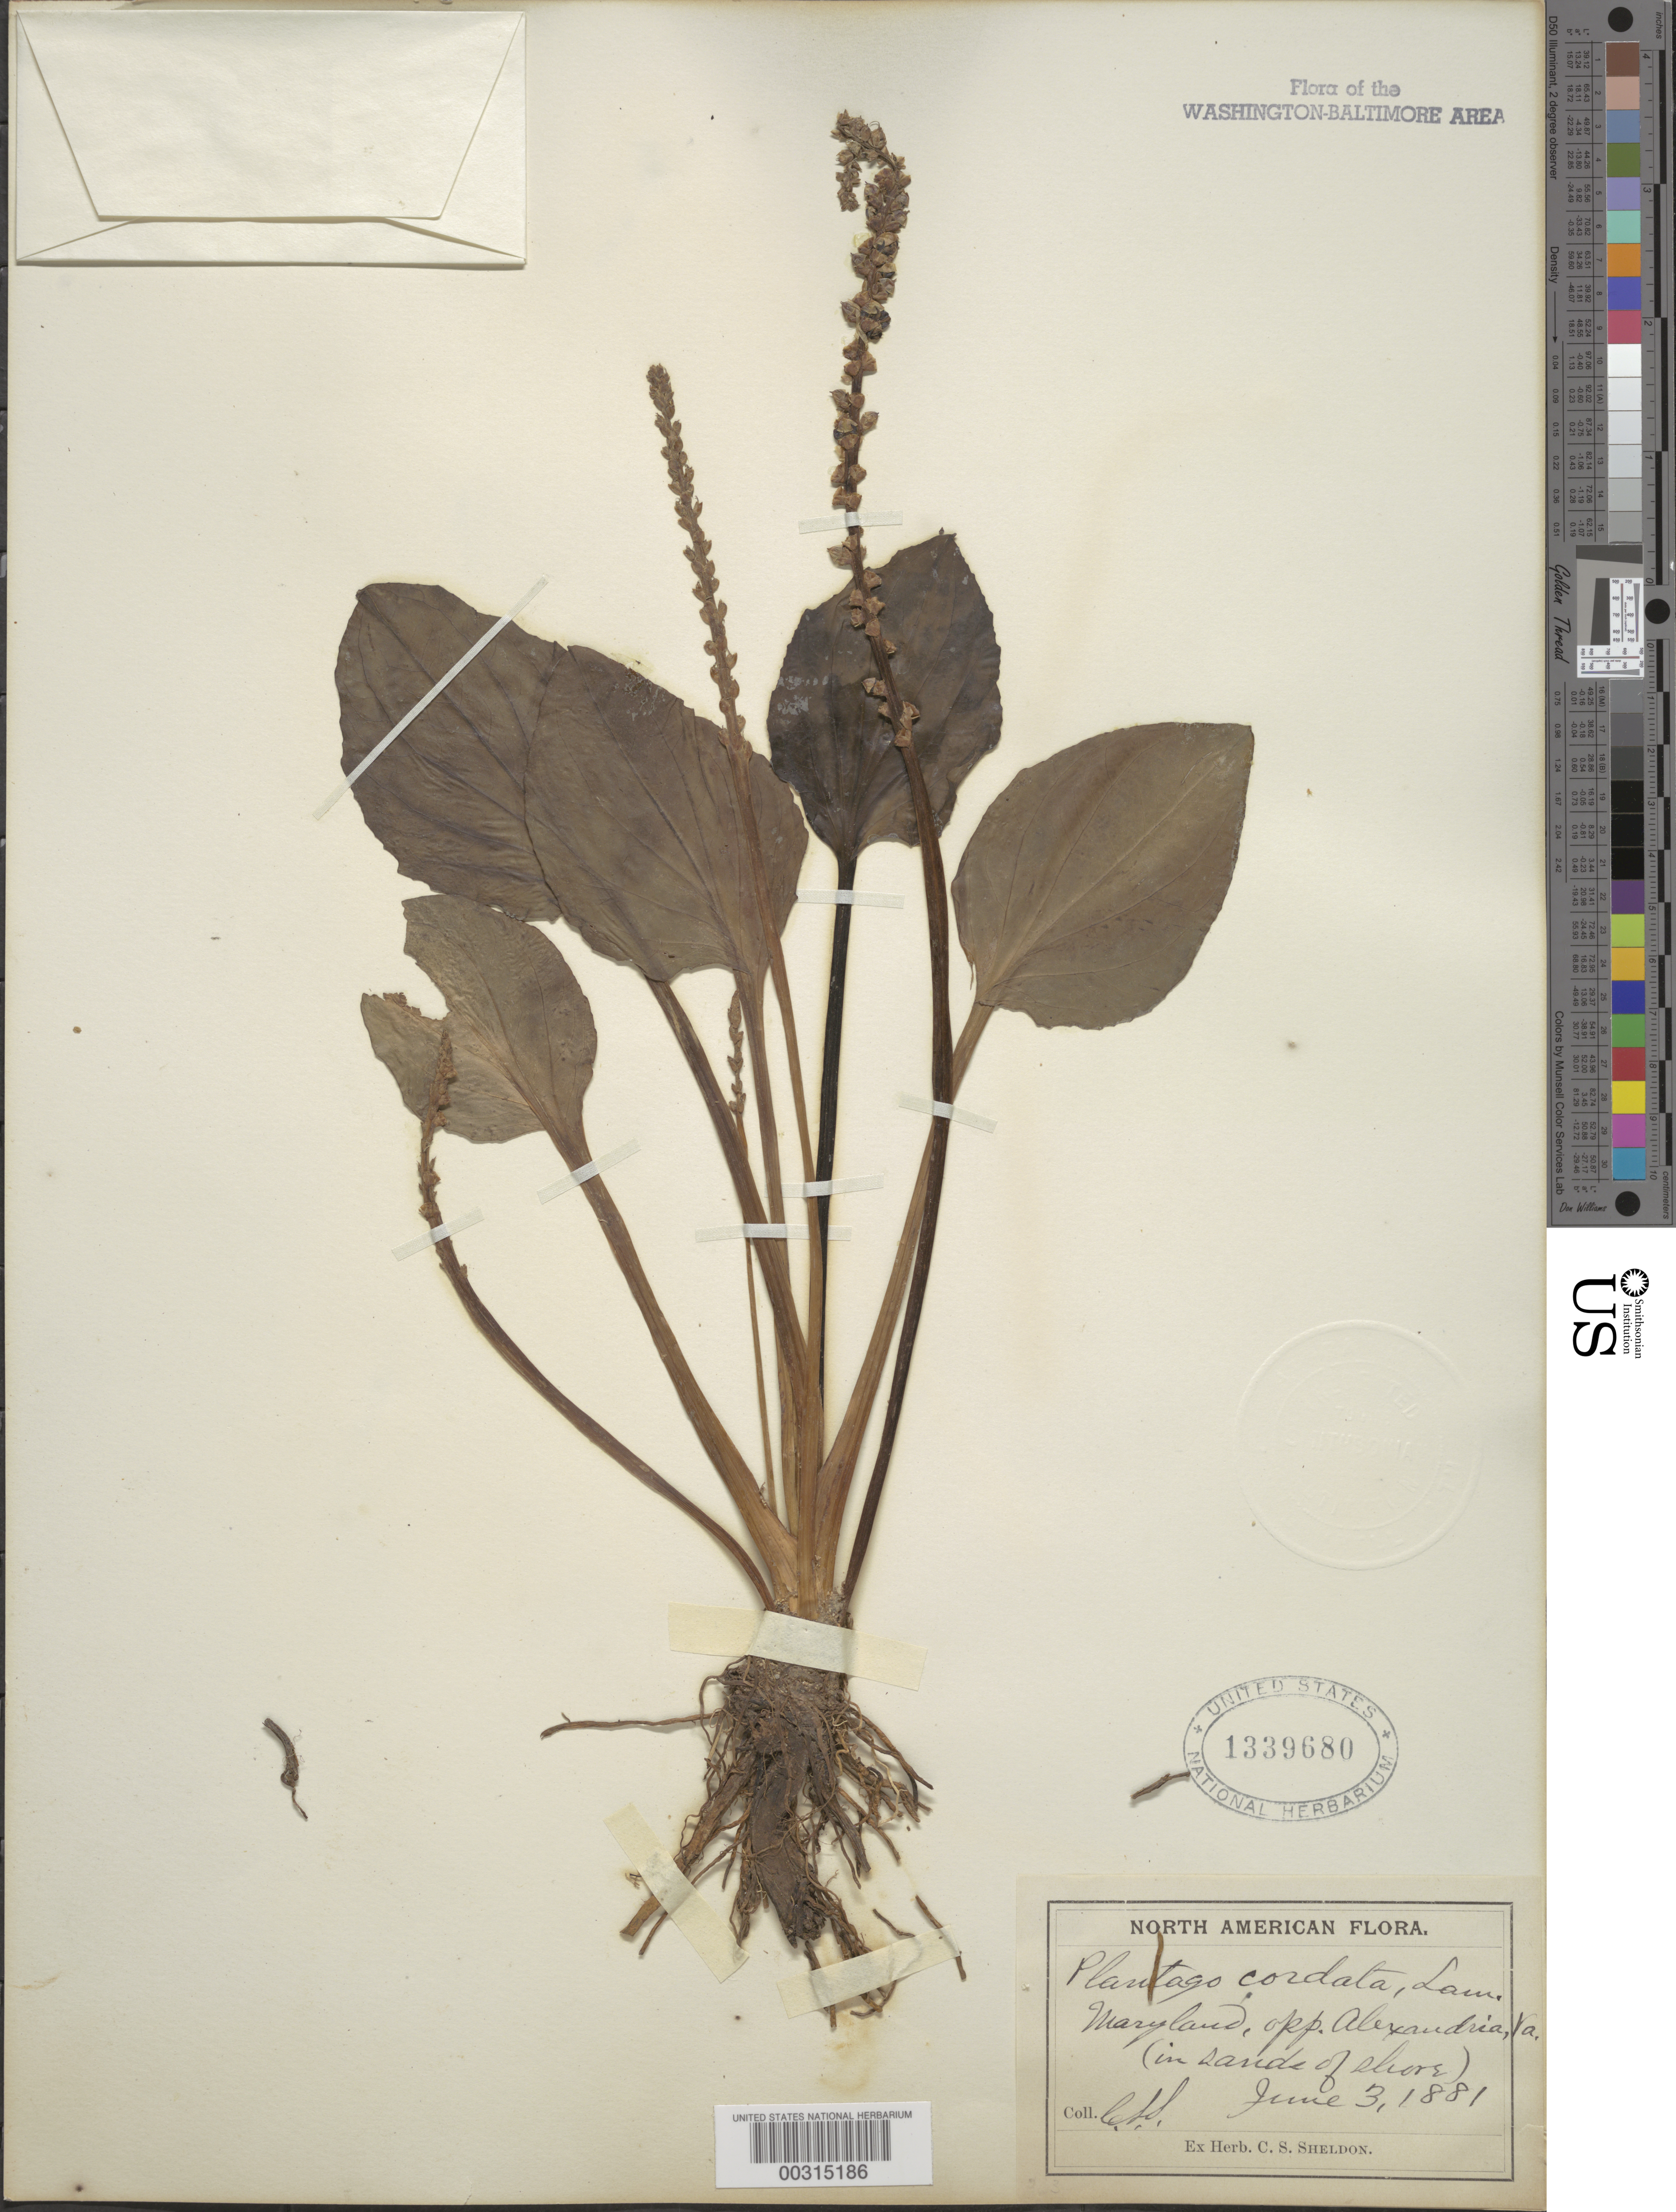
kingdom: Plantae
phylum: Tracheophyta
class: Magnoliopsida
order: Lamiales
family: Plantaginaceae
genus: Plantago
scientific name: Plantago cordata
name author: Lam.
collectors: C. S. Sheldon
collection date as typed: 03 Jun 1881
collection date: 1881-06-03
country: United States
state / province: Maryland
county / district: Prince George's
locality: Opposite Alexandria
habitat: In sands of shore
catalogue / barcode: US 1339680